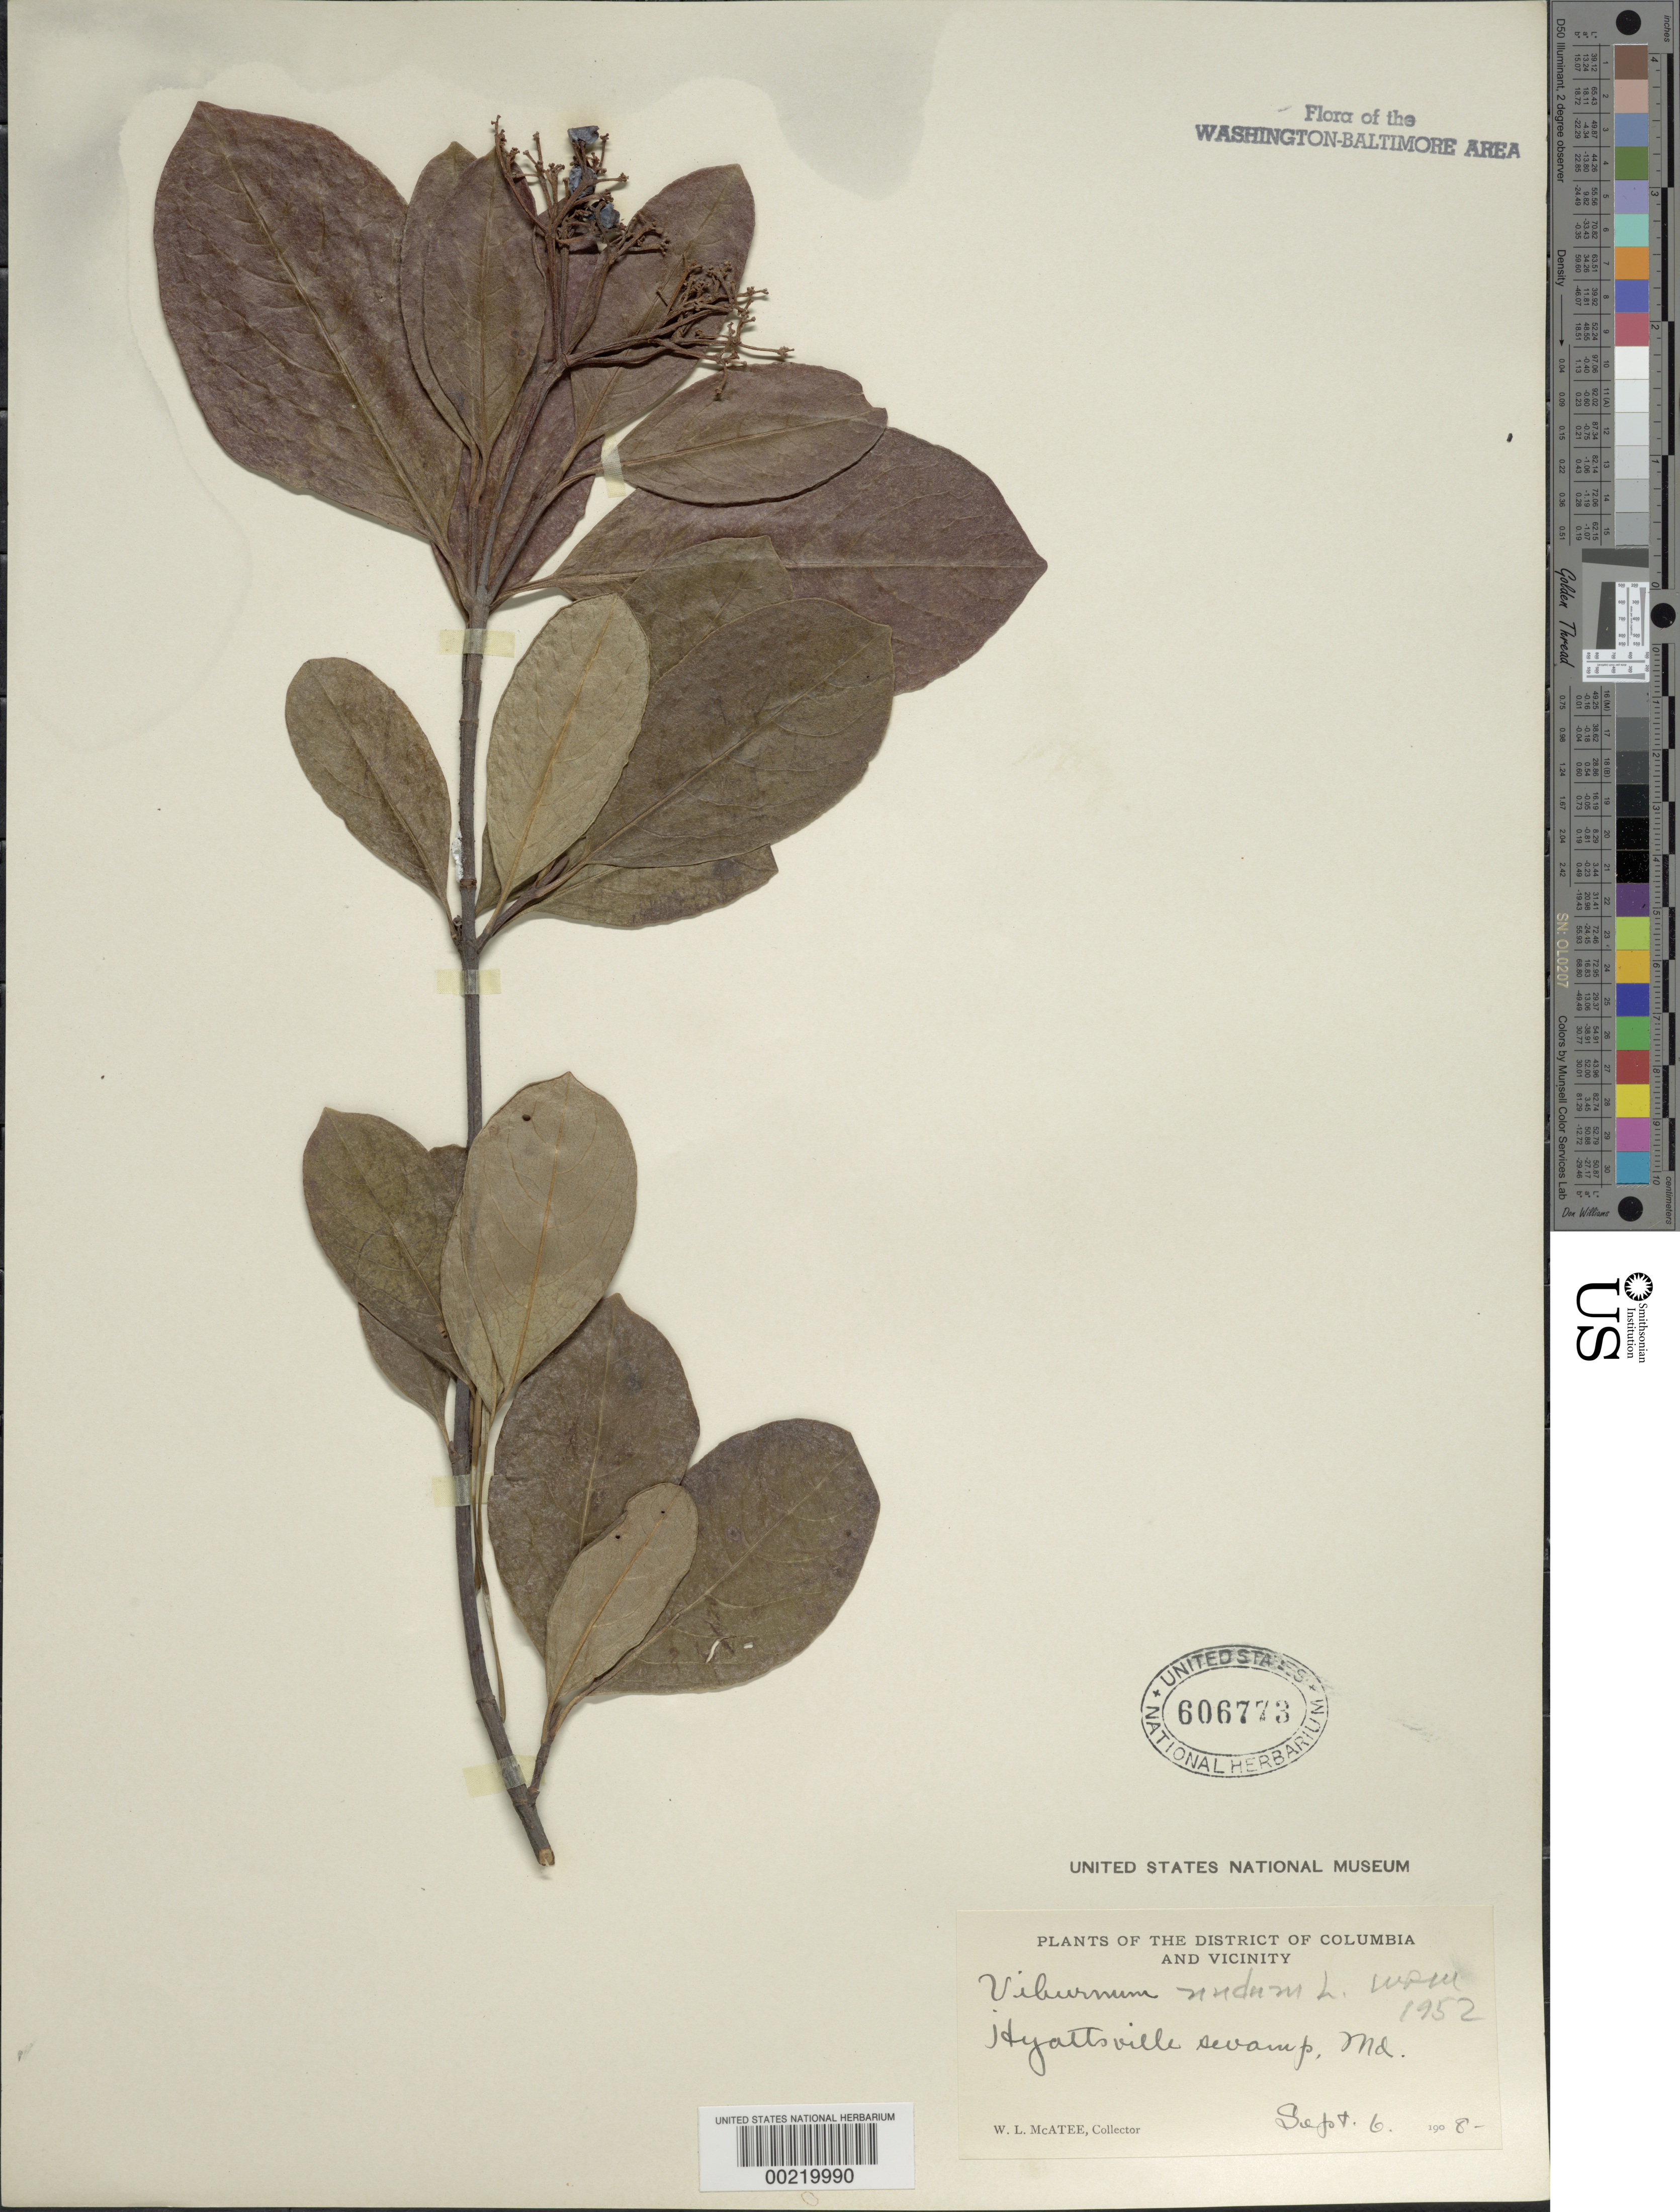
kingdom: Plantae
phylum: Tracheophyta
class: Magnoliopsida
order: Dipsacales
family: Viburnaceae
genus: Viburnum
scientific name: Viburnum nudum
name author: L.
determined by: McAtee, W. L.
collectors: W. McAtee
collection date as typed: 06 Sep 1908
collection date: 1908-09-06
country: United States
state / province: Maryland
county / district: Prince George's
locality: Hyattsville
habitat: Swamp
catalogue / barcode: US 606773